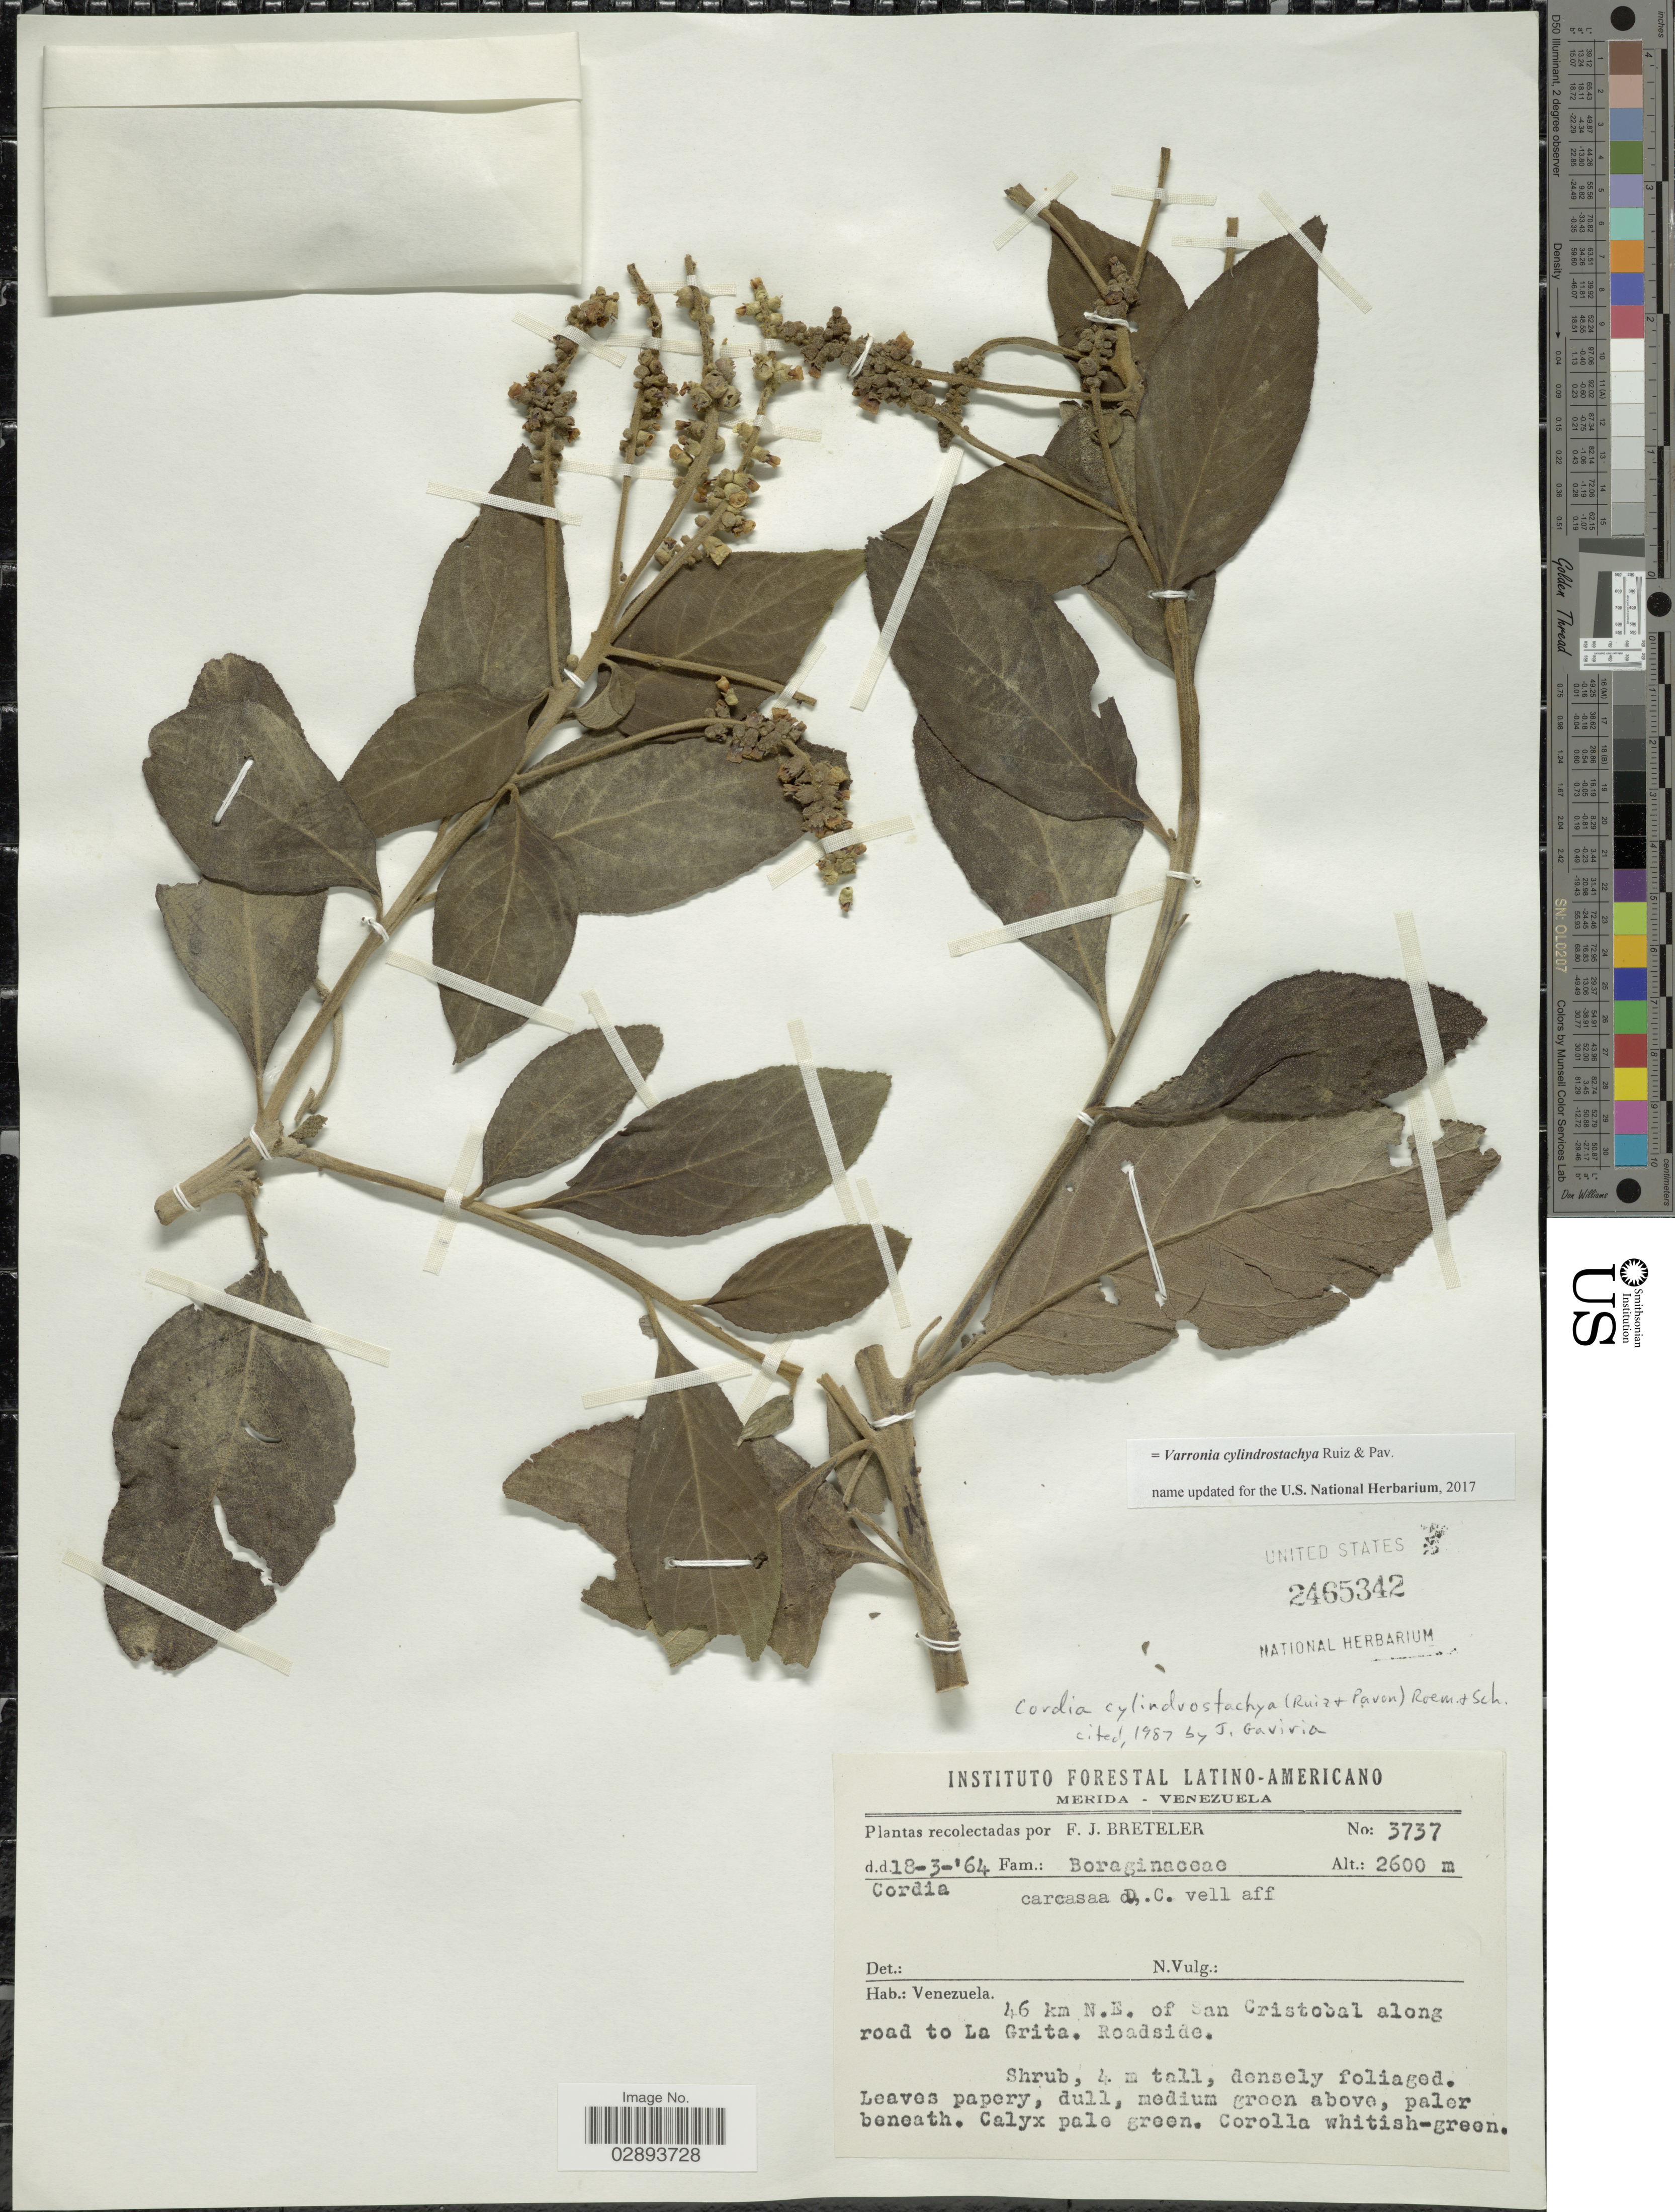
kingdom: Plantae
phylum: Tracheophyta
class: Magnoliopsida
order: Boraginales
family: Cordiaceae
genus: Varronia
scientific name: Varronia cylindrostachya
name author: Ruiz & Pav.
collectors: F. J. Breteler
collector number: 3737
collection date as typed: Transcribed d/m/y: 18/3/64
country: Venezuela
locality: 46 km N.E. of San Cristobal along road to La Grita, Roadside.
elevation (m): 2600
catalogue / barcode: US 2465342